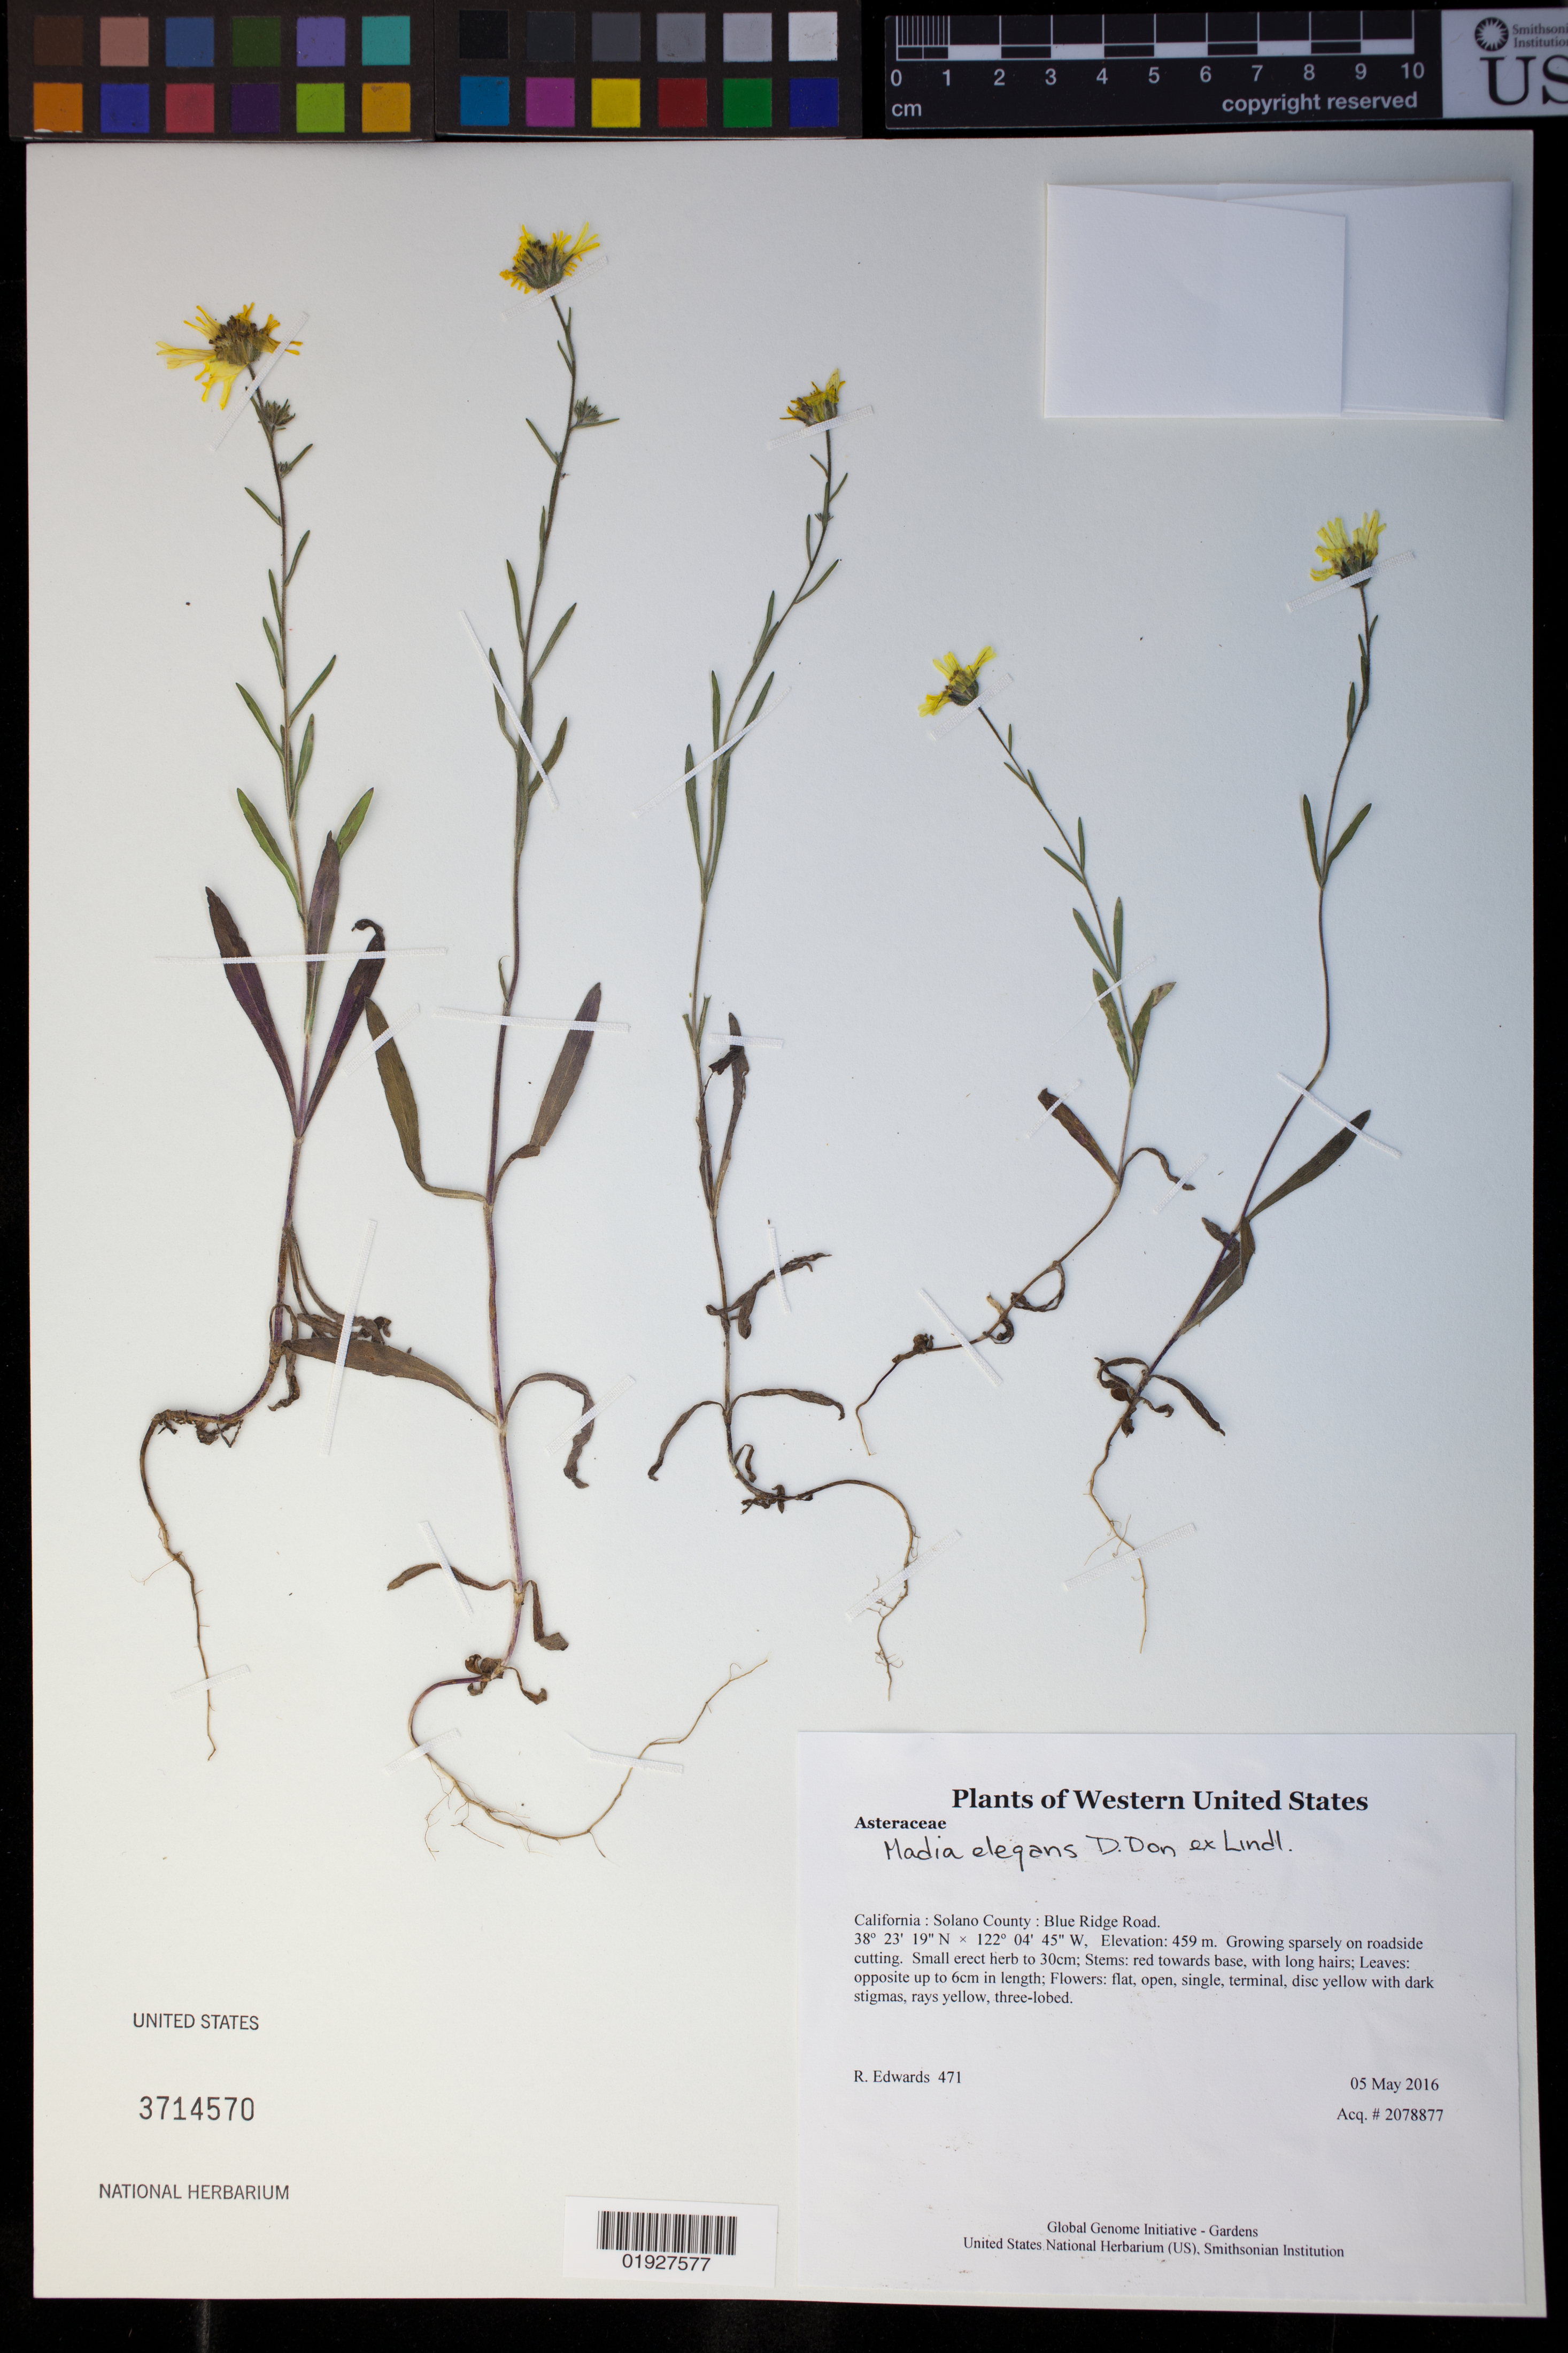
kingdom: Plantae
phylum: Tracheophyta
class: Magnoliopsida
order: Asterales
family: Asteraceae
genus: Madia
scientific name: Madia elegans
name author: D. Don ex Lindl.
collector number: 471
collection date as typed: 5 May 2016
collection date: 2016-05-05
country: United States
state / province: California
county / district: Solano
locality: Blue Ridge Road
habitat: Growing sparsely on roadside cutting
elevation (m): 459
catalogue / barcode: US 3714570